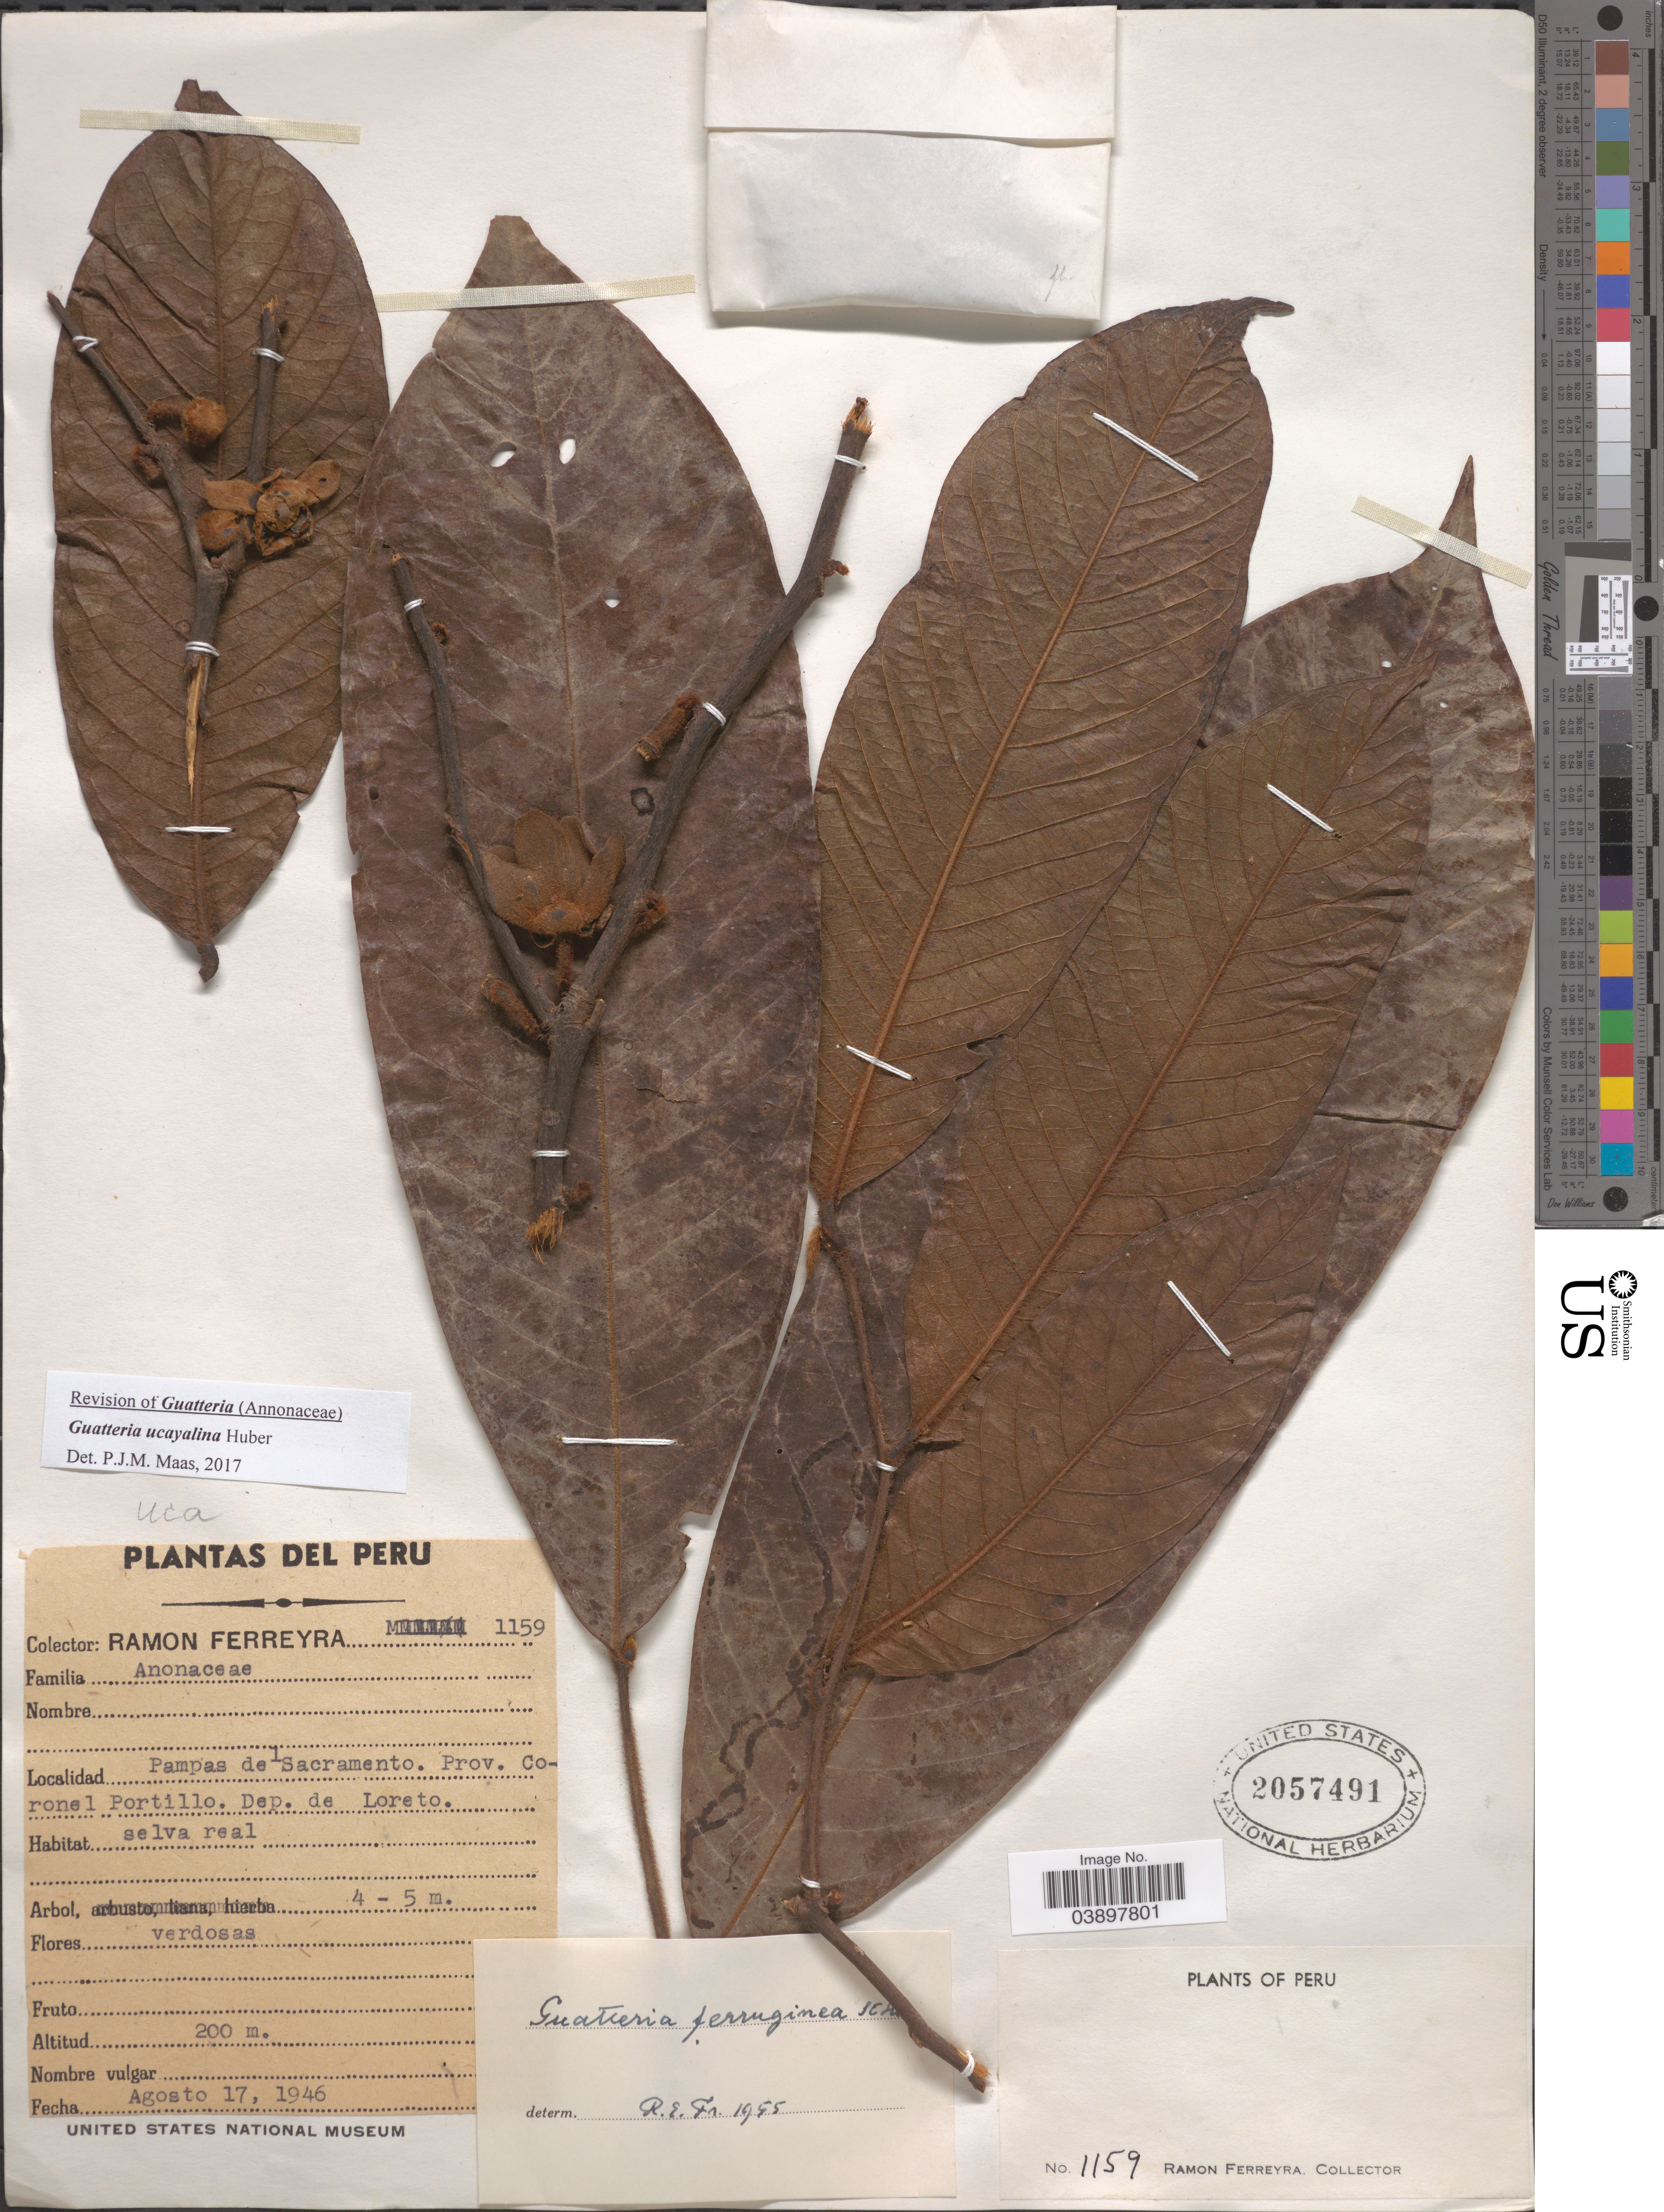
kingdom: Plantae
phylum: Tracheophyta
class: Magnoliopsida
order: Magnoliales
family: Annonaceae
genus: Guatteria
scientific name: Guatteria ucayalina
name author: Huber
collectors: R. A. Ferreyra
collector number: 1159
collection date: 1946-08-17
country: Peru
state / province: Loreto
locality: Pampas de Sacramento. Prov. Coronel Portillo. Dep. de Loreto.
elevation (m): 200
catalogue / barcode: US 2057491